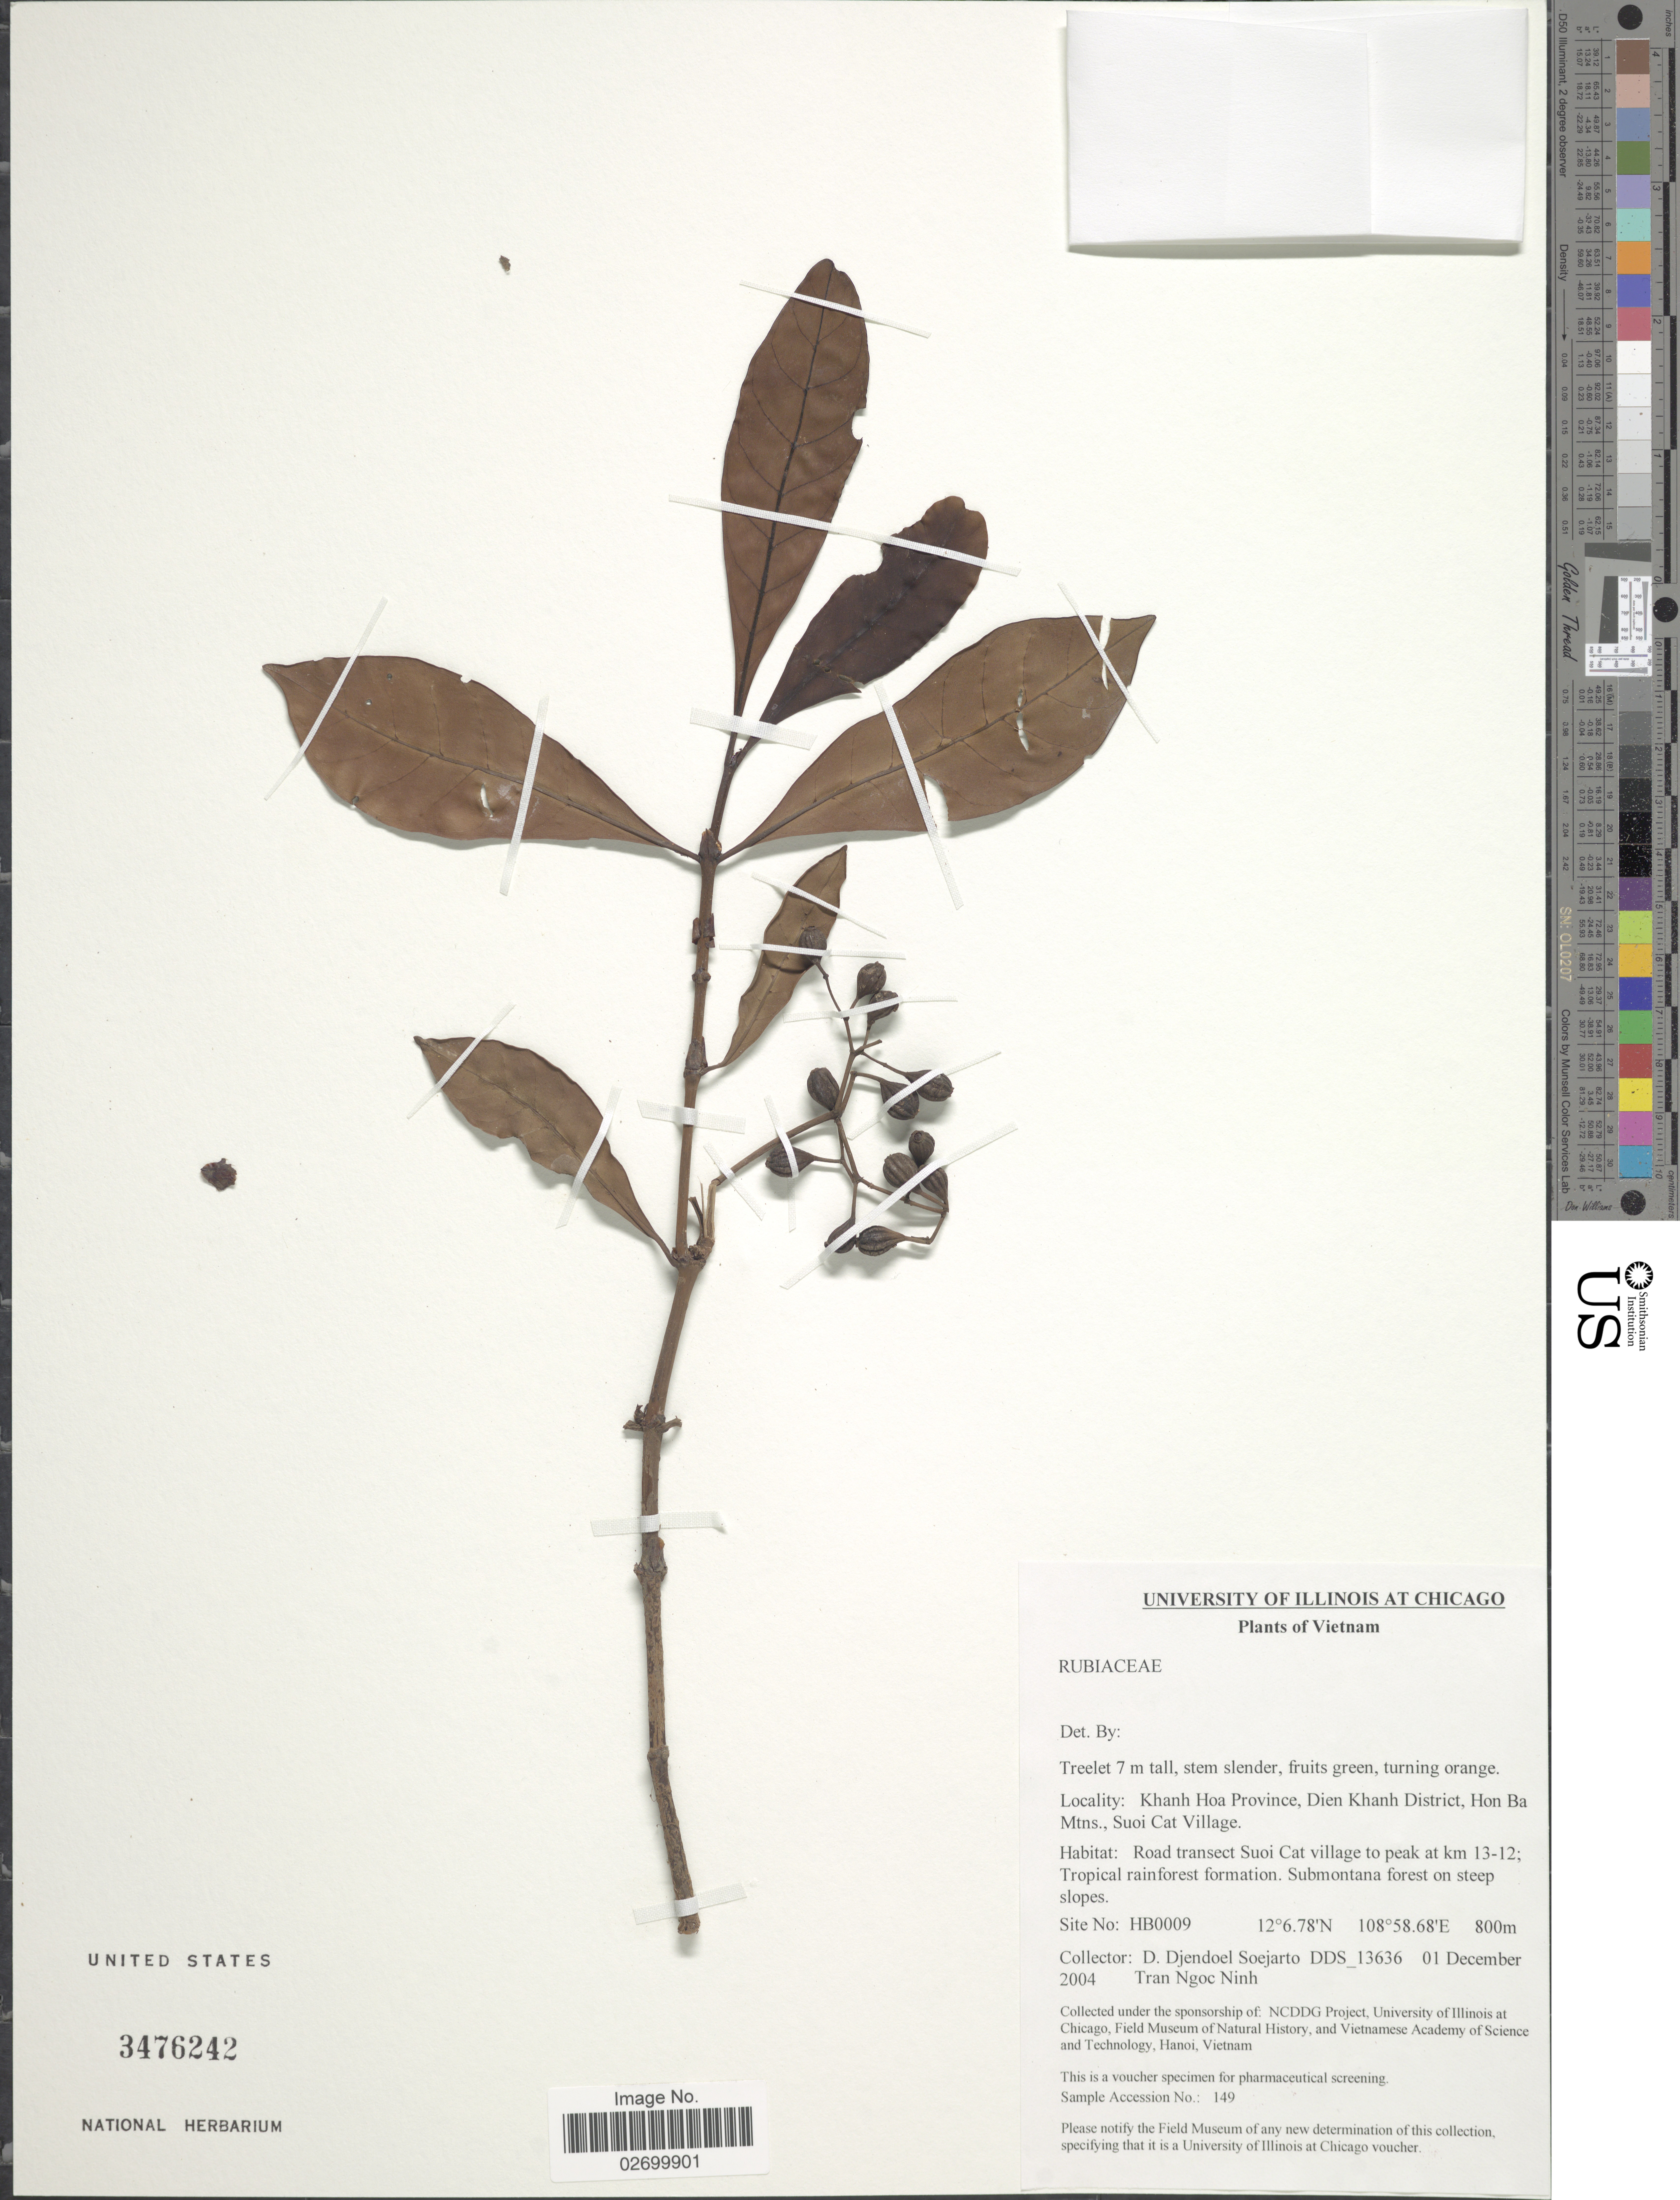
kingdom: Plantae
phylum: Tracheophyta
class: Magnoliopsida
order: Gentianales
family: Rubiaceae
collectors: D. D. Soejarto & T. N. Ninh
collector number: DDS_13636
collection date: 2004-12-01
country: Vietnam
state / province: Khanh Hoa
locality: Dien Khanh District, Hon Ba Mtns., Suoi Cat Village. Road transect Suoi Cat village to peak at km 13-12.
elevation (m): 800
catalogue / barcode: US 3476242